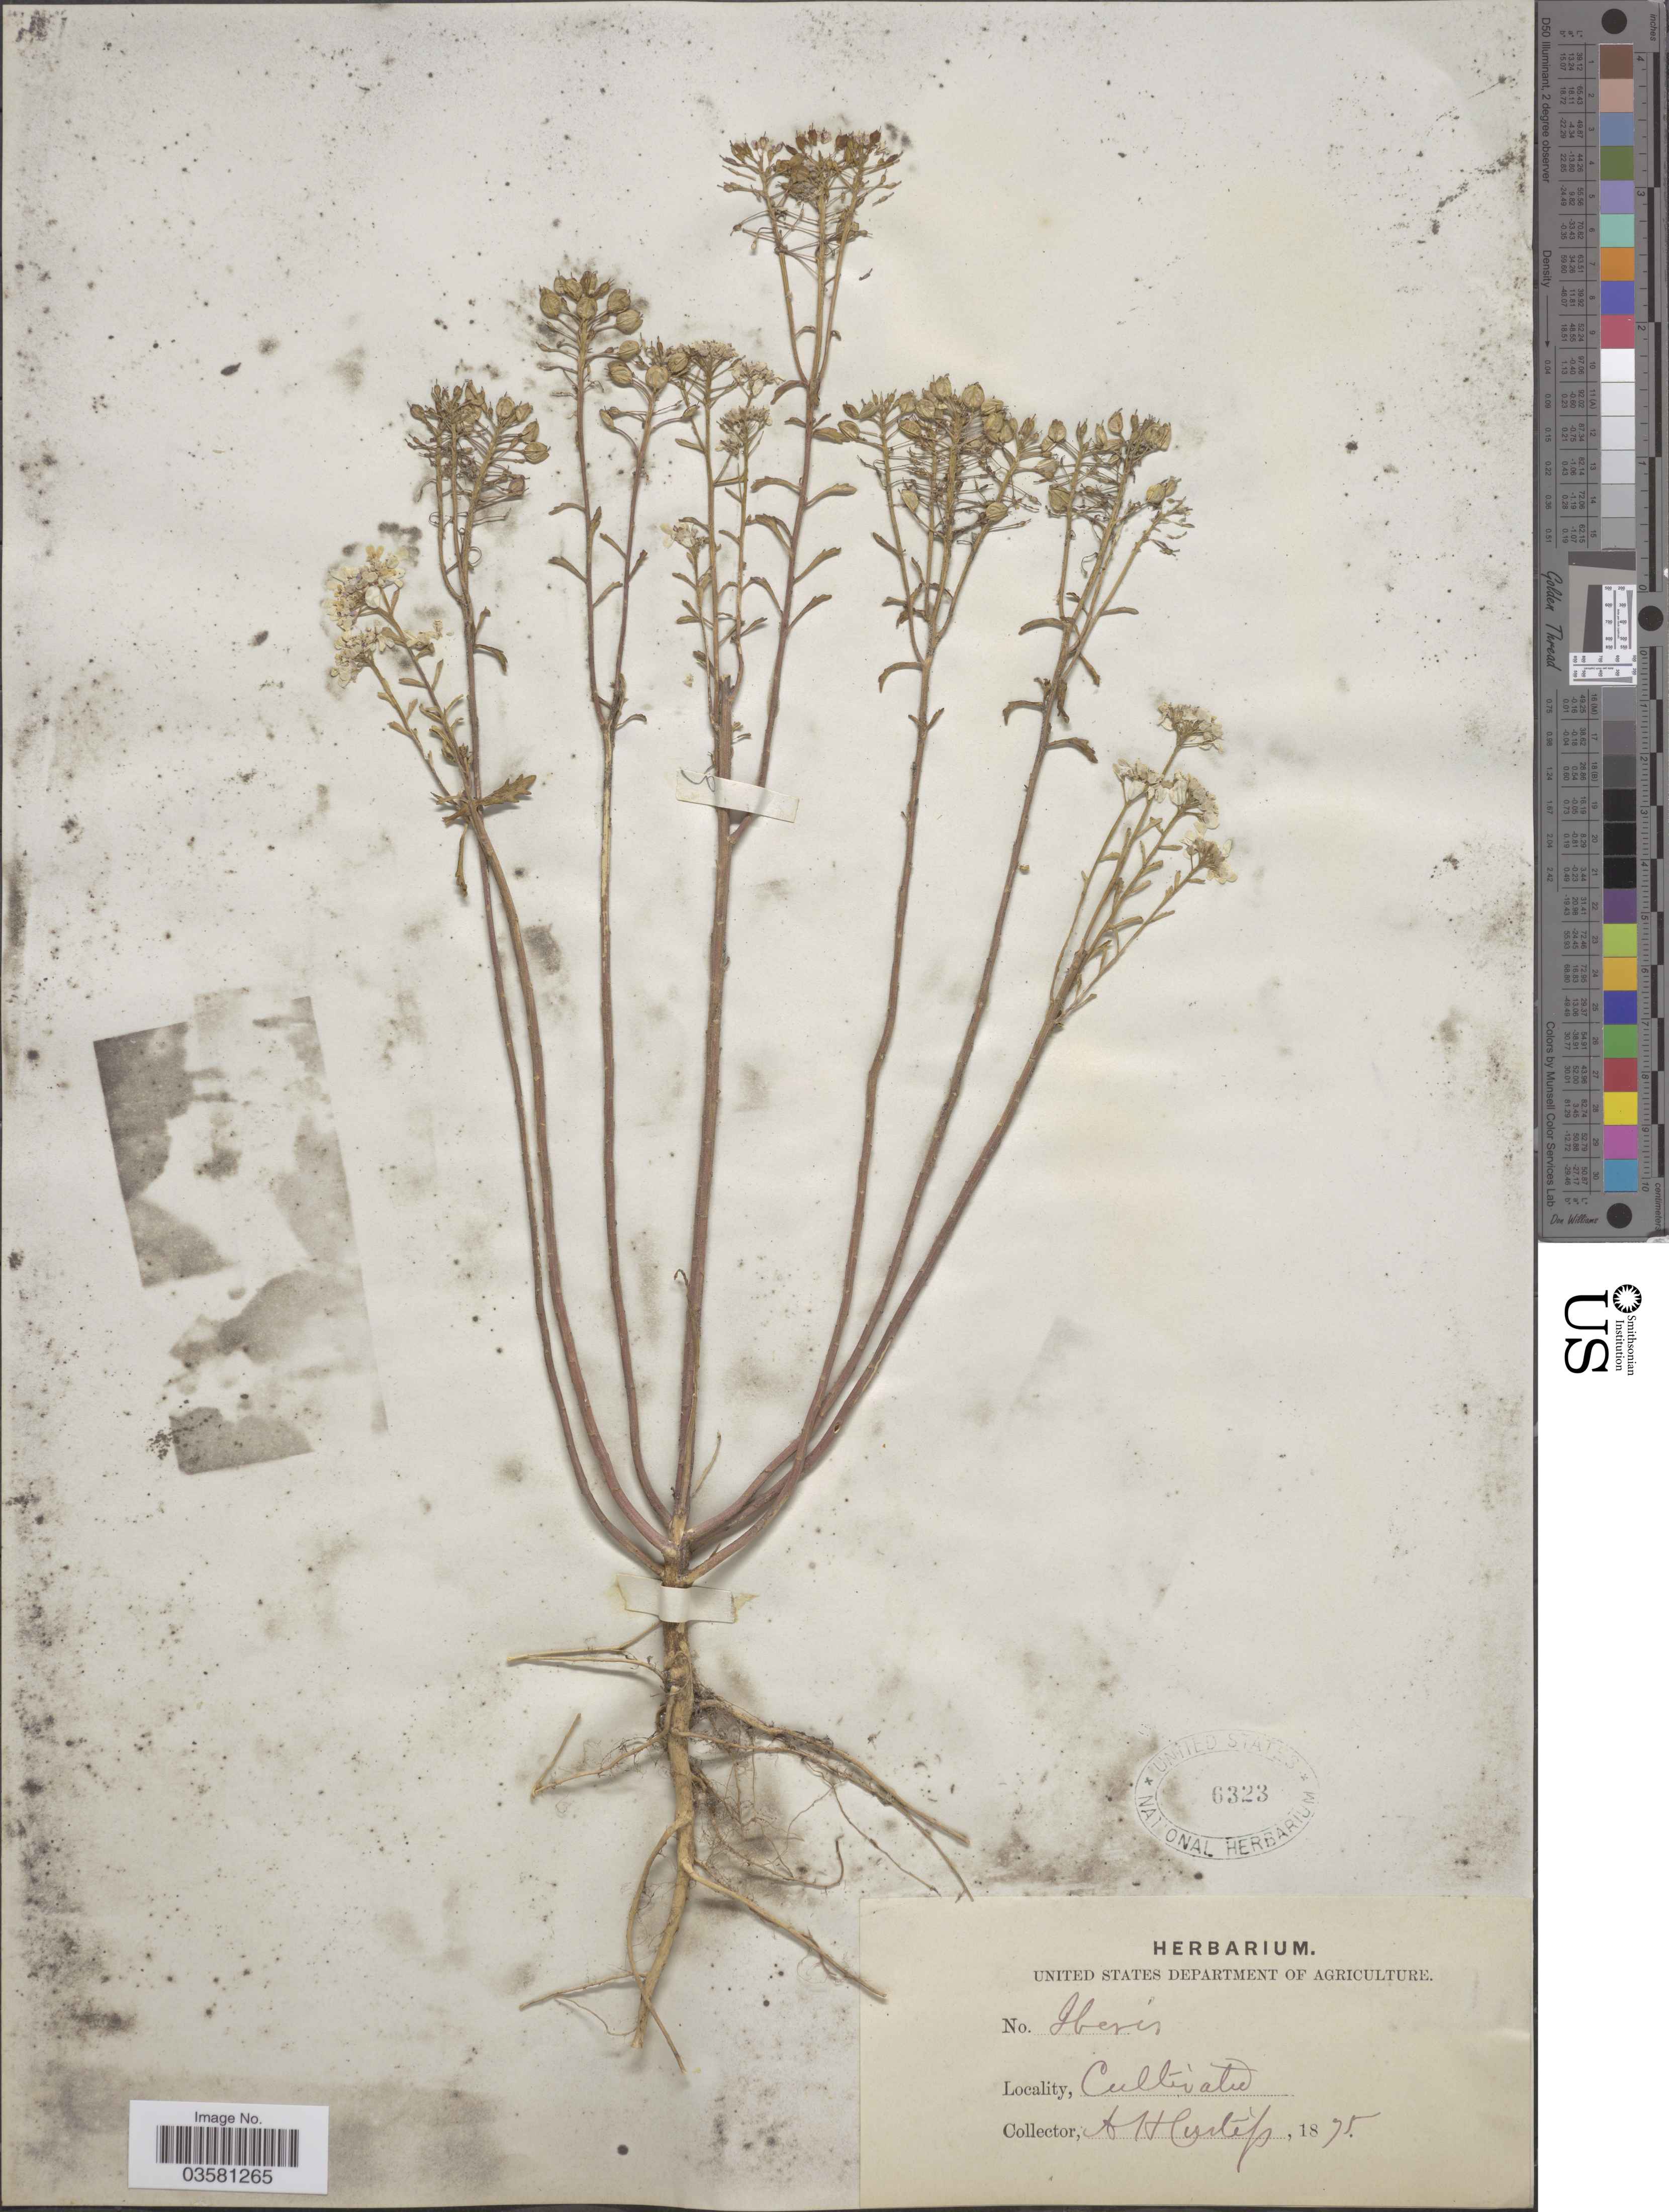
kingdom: Plantae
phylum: Tracheophyta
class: Magnoliopsida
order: Brassicales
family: Brassicaceae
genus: Iberis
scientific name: Iberis sp.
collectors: A. H. Curtiss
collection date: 1875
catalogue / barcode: US 6323